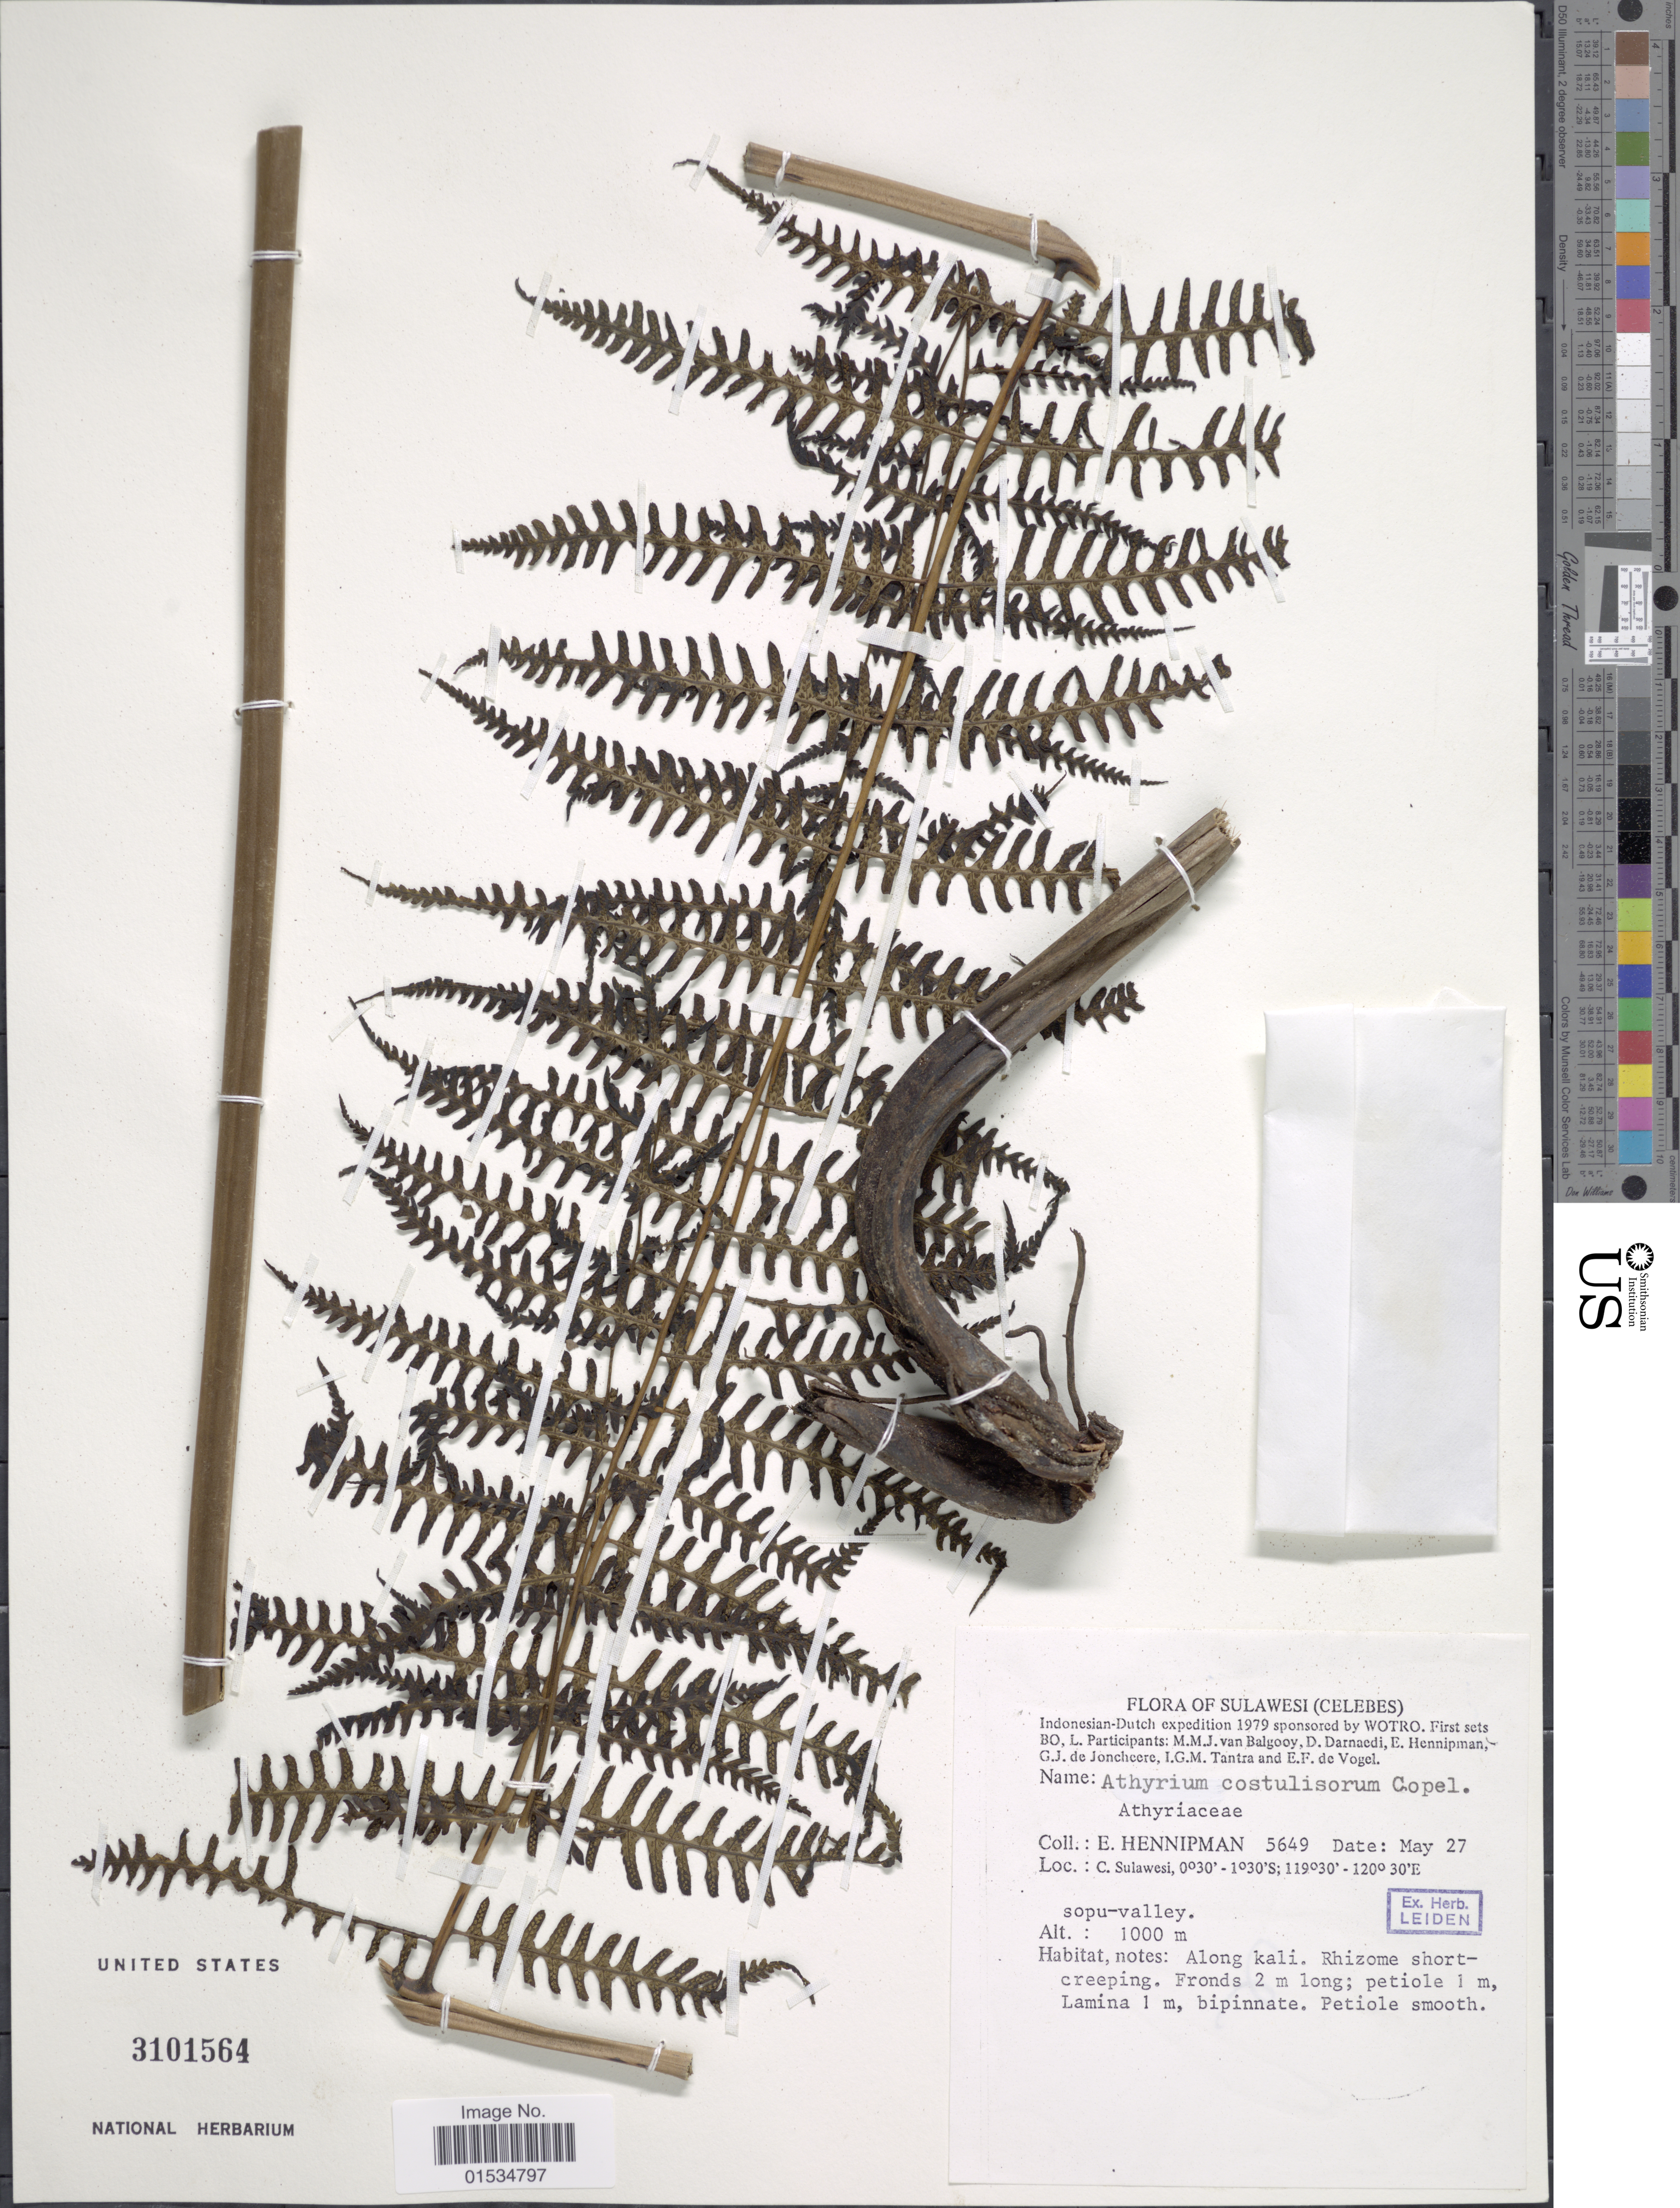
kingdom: Plantae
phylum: Tracheophyta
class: Polypodiopsida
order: Polypodiales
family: Athyriaceae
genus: Diplazium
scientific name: Diplazium costulisorum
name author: (Copel.) C. Chr.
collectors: E. Hennipman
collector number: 5649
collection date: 1979-05-27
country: Indonesia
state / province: Sulawesi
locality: Celebes, C. Sulawesi, Indonesian Dutch Expedition, sopu-valley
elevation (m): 1000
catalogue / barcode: US 3101564